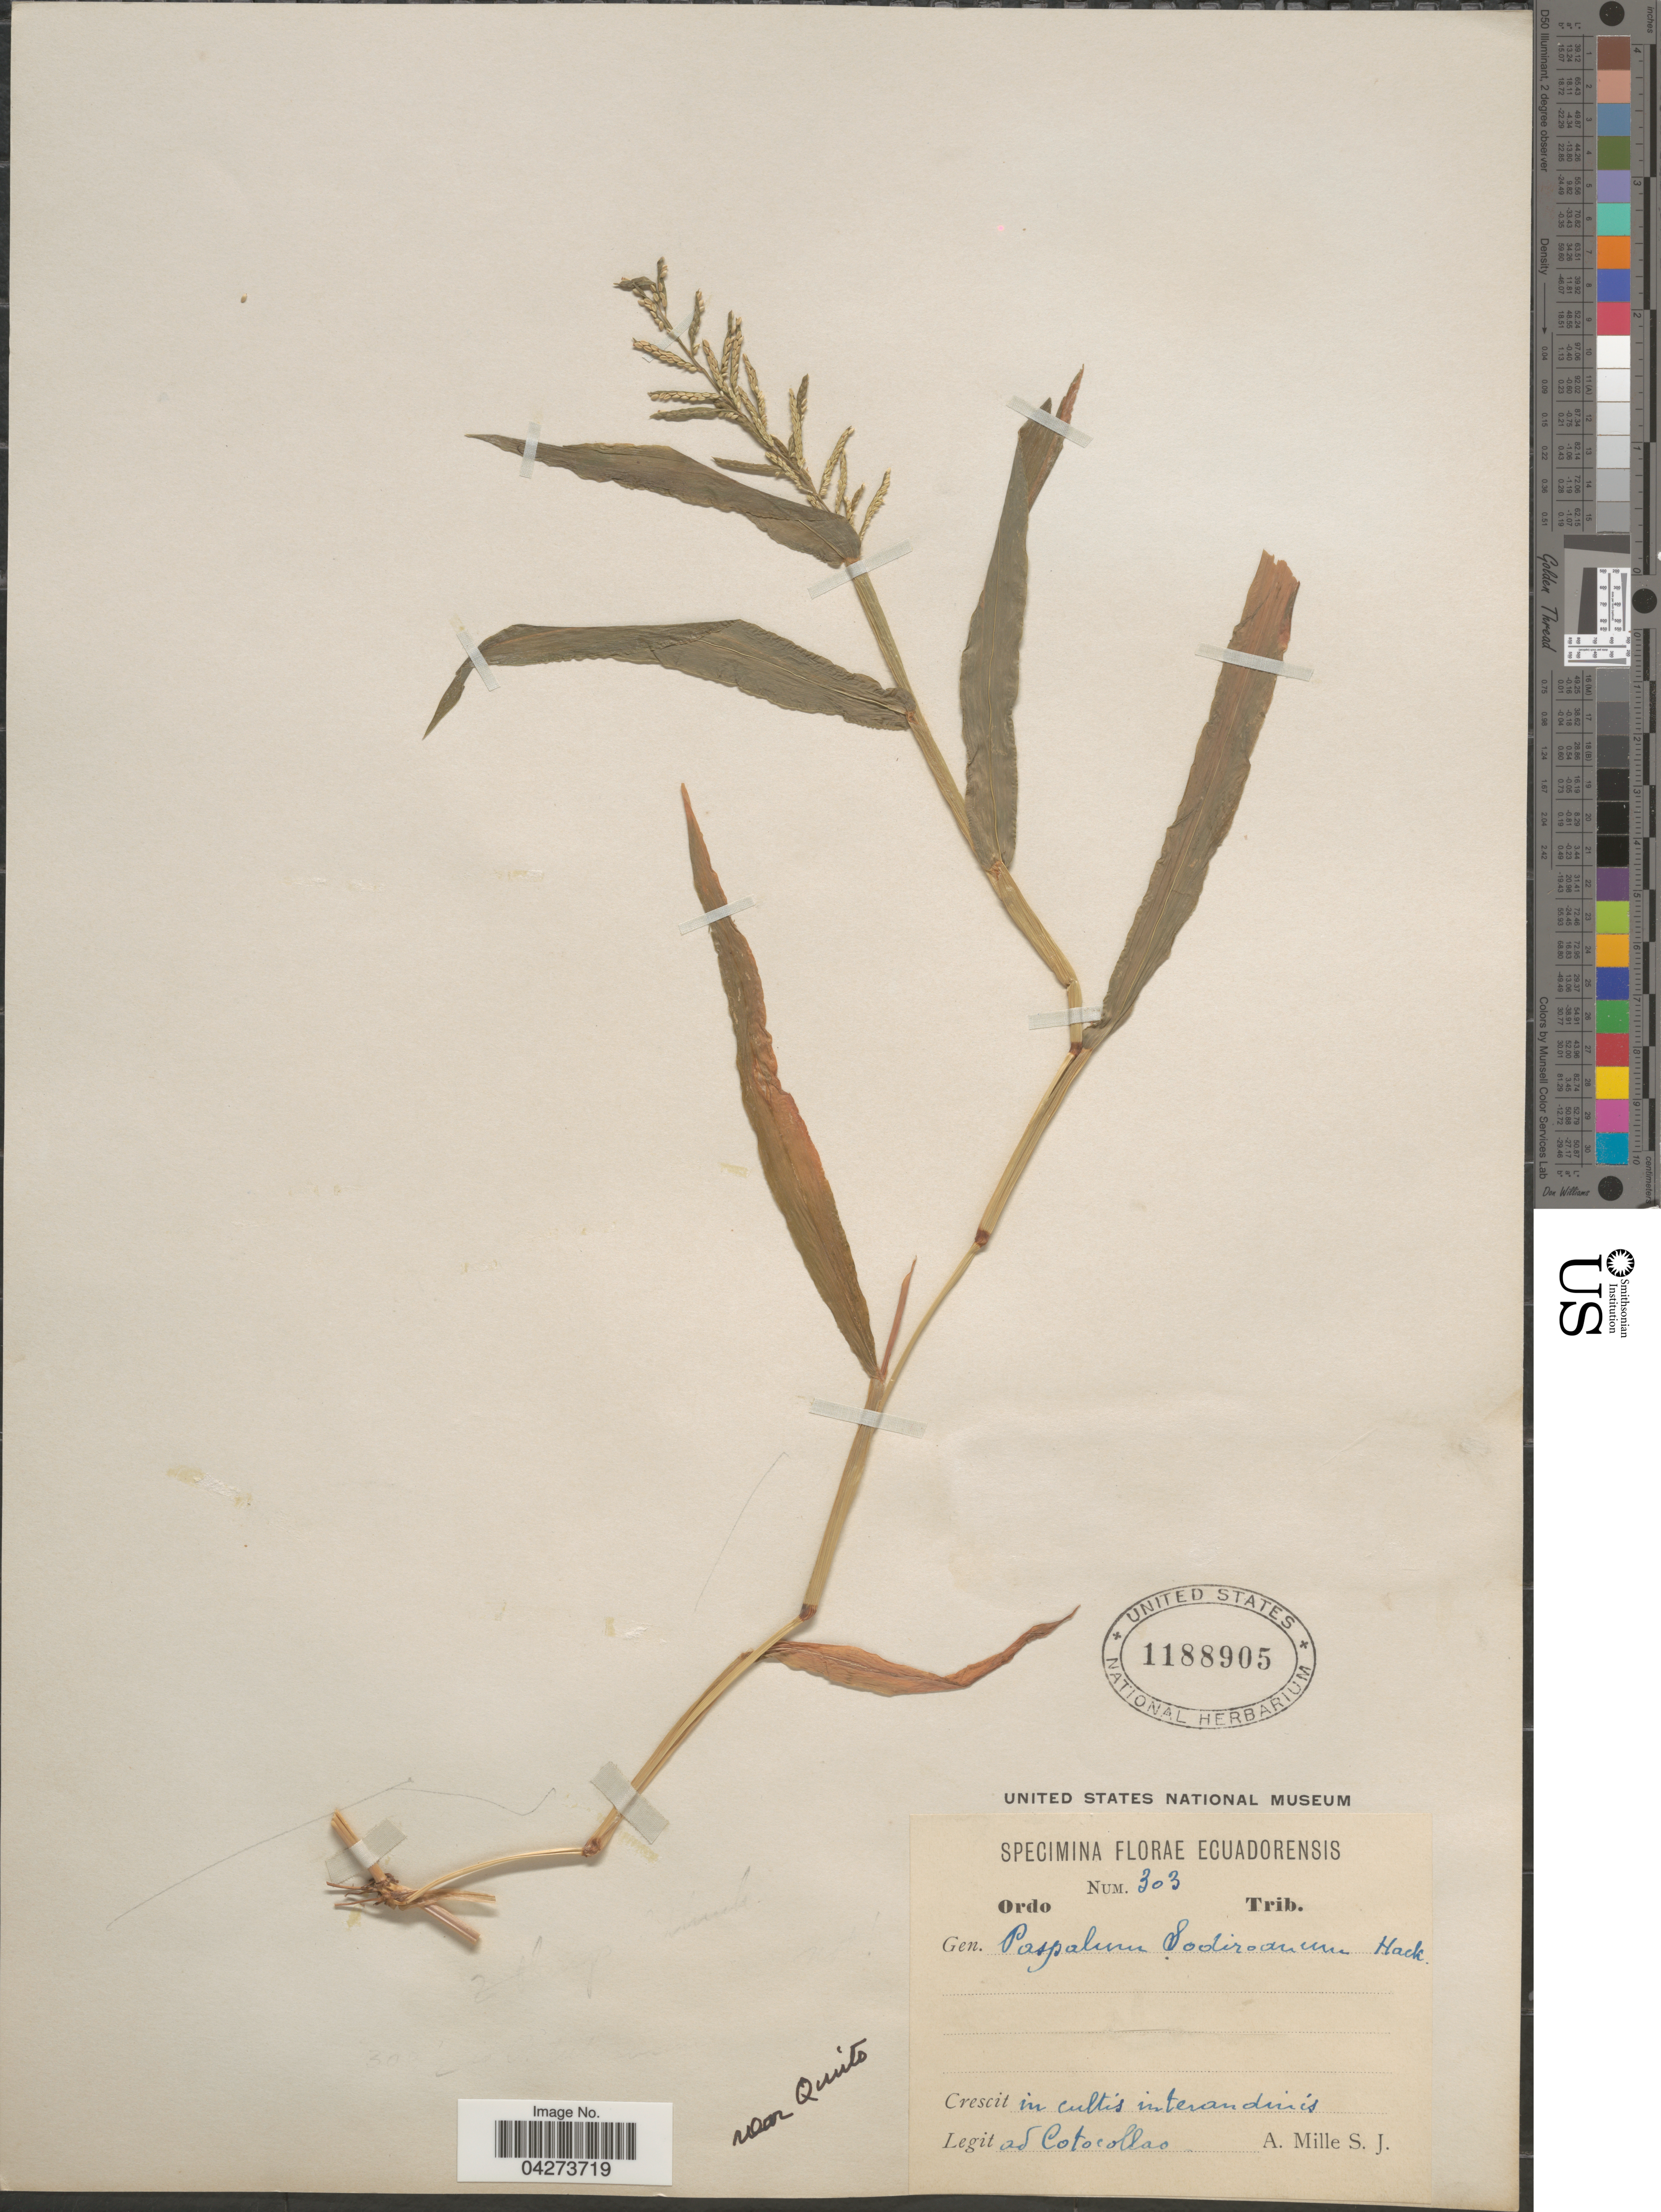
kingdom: Plantae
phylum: Tracheophyta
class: Liliopsida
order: Poales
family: Poaceae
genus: Paspalum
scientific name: Paspalum penicillatum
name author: Hook. f.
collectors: A. Mille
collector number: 303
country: Ecuador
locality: Crescit in cultis interandinis ad Cotocollao. Near Quito.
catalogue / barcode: US 1188905